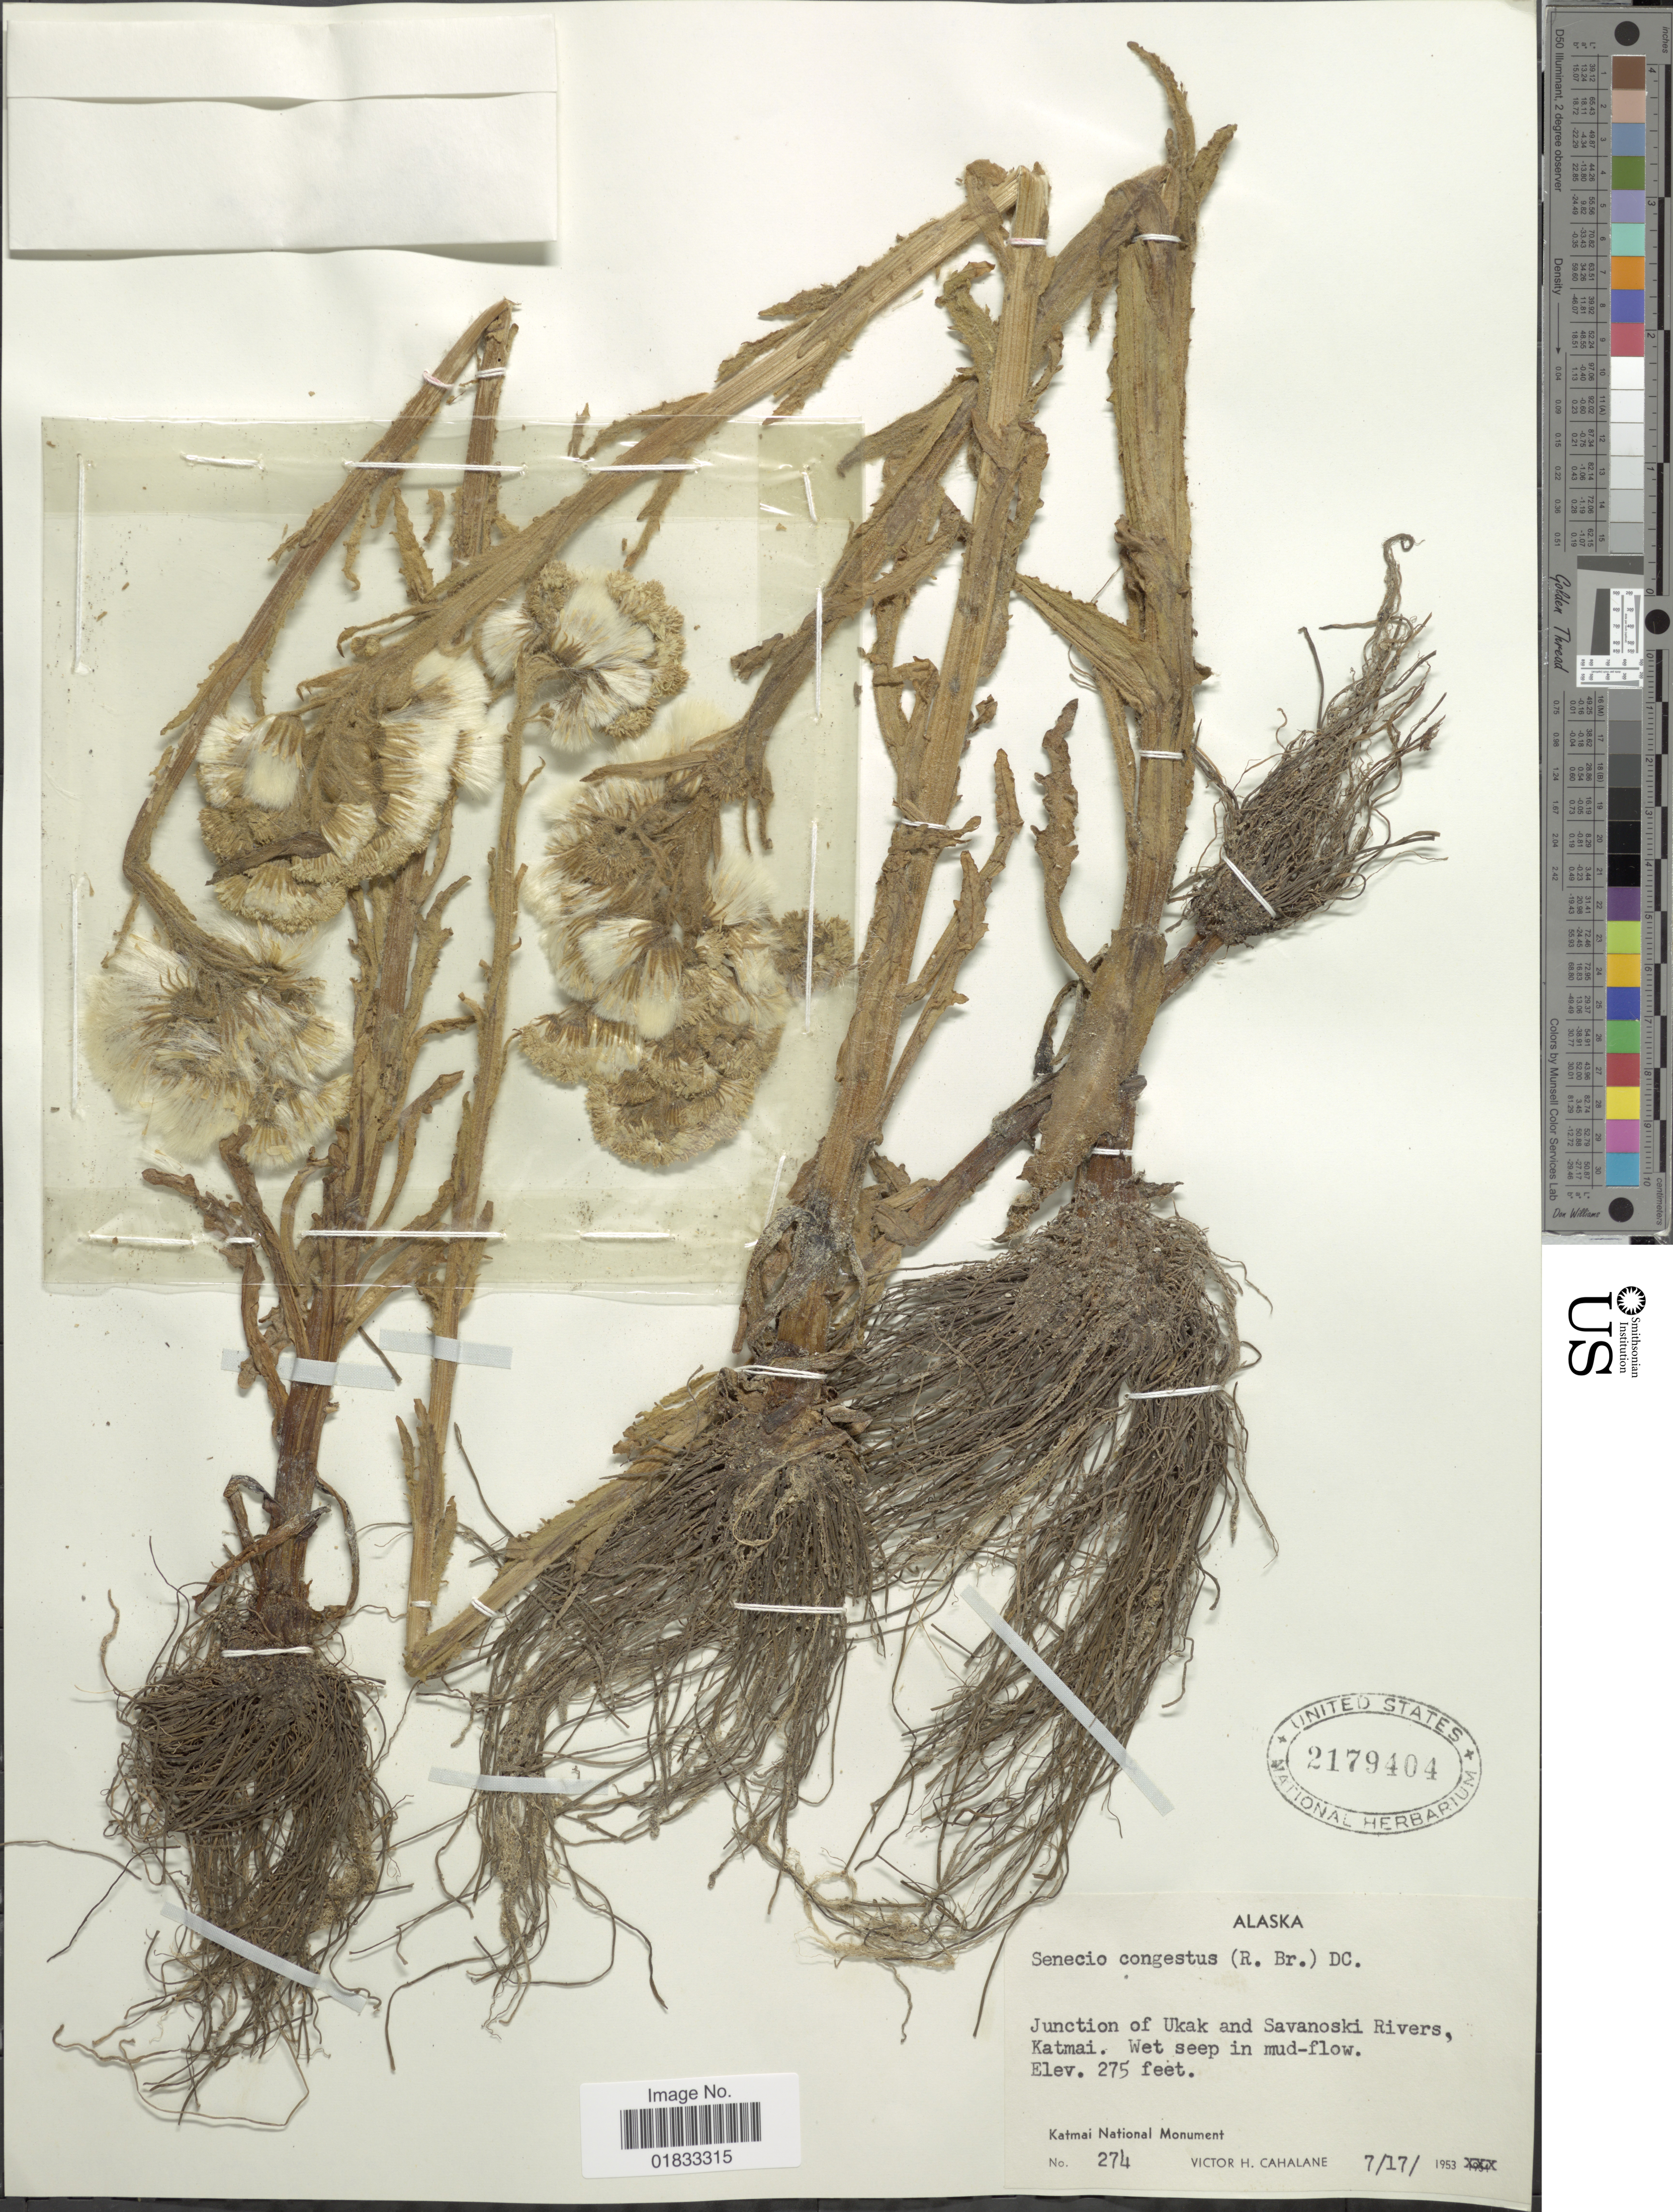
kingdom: Plantae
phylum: Tracheophyta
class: Magnoliopsida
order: Asterales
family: Asteraceae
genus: Tephroseris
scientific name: Tephroseris palustris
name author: (L.) Rchb.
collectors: V. Cahalane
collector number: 274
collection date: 1953-07-17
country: United States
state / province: Alaska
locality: Junction of Ukak and Savanoski Rivers, Katmai National Monument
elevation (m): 84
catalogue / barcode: US 2179404